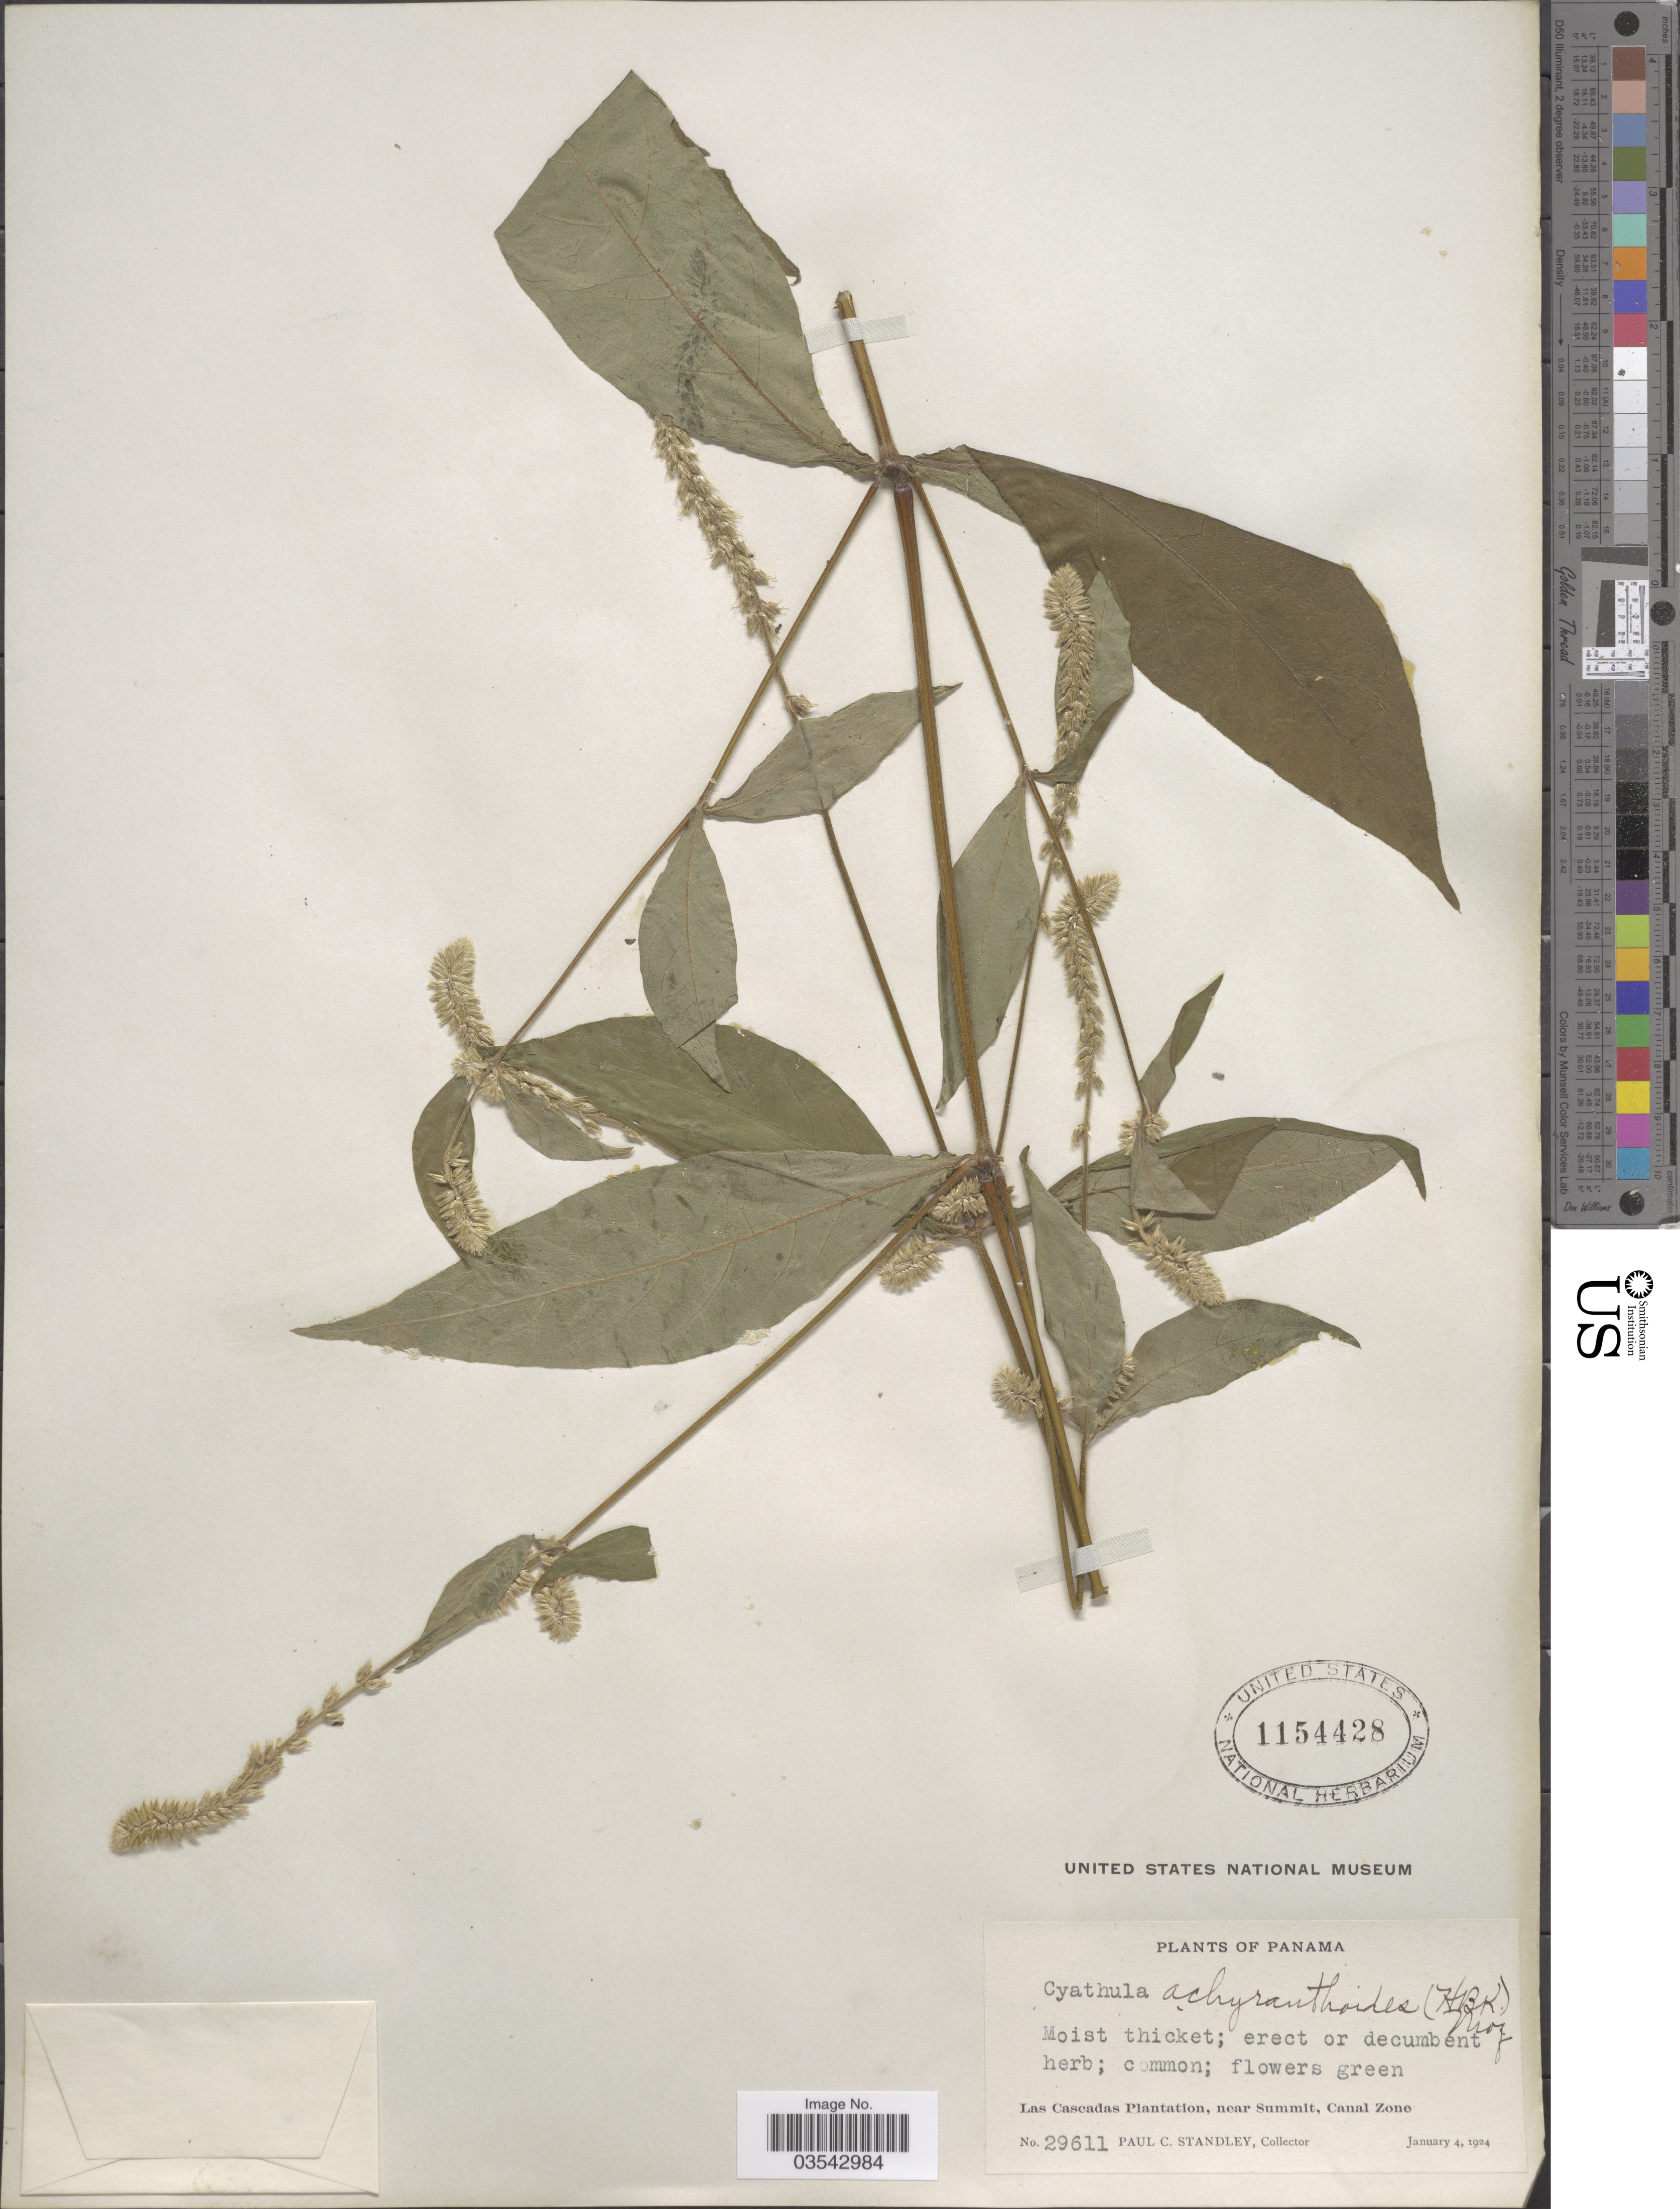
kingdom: Plantae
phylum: Tracheophyta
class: Magnoliopsida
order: Caryophyllales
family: Amaranthaceae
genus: Cyathula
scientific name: Cyathula prostrata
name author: (L.) Blume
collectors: P. C. Standley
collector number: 29611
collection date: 1924-01-04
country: Panama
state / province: Colón / Panamá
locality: Las Cascadas Plantation, near Summit, Canal Zone.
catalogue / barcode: US 1154428